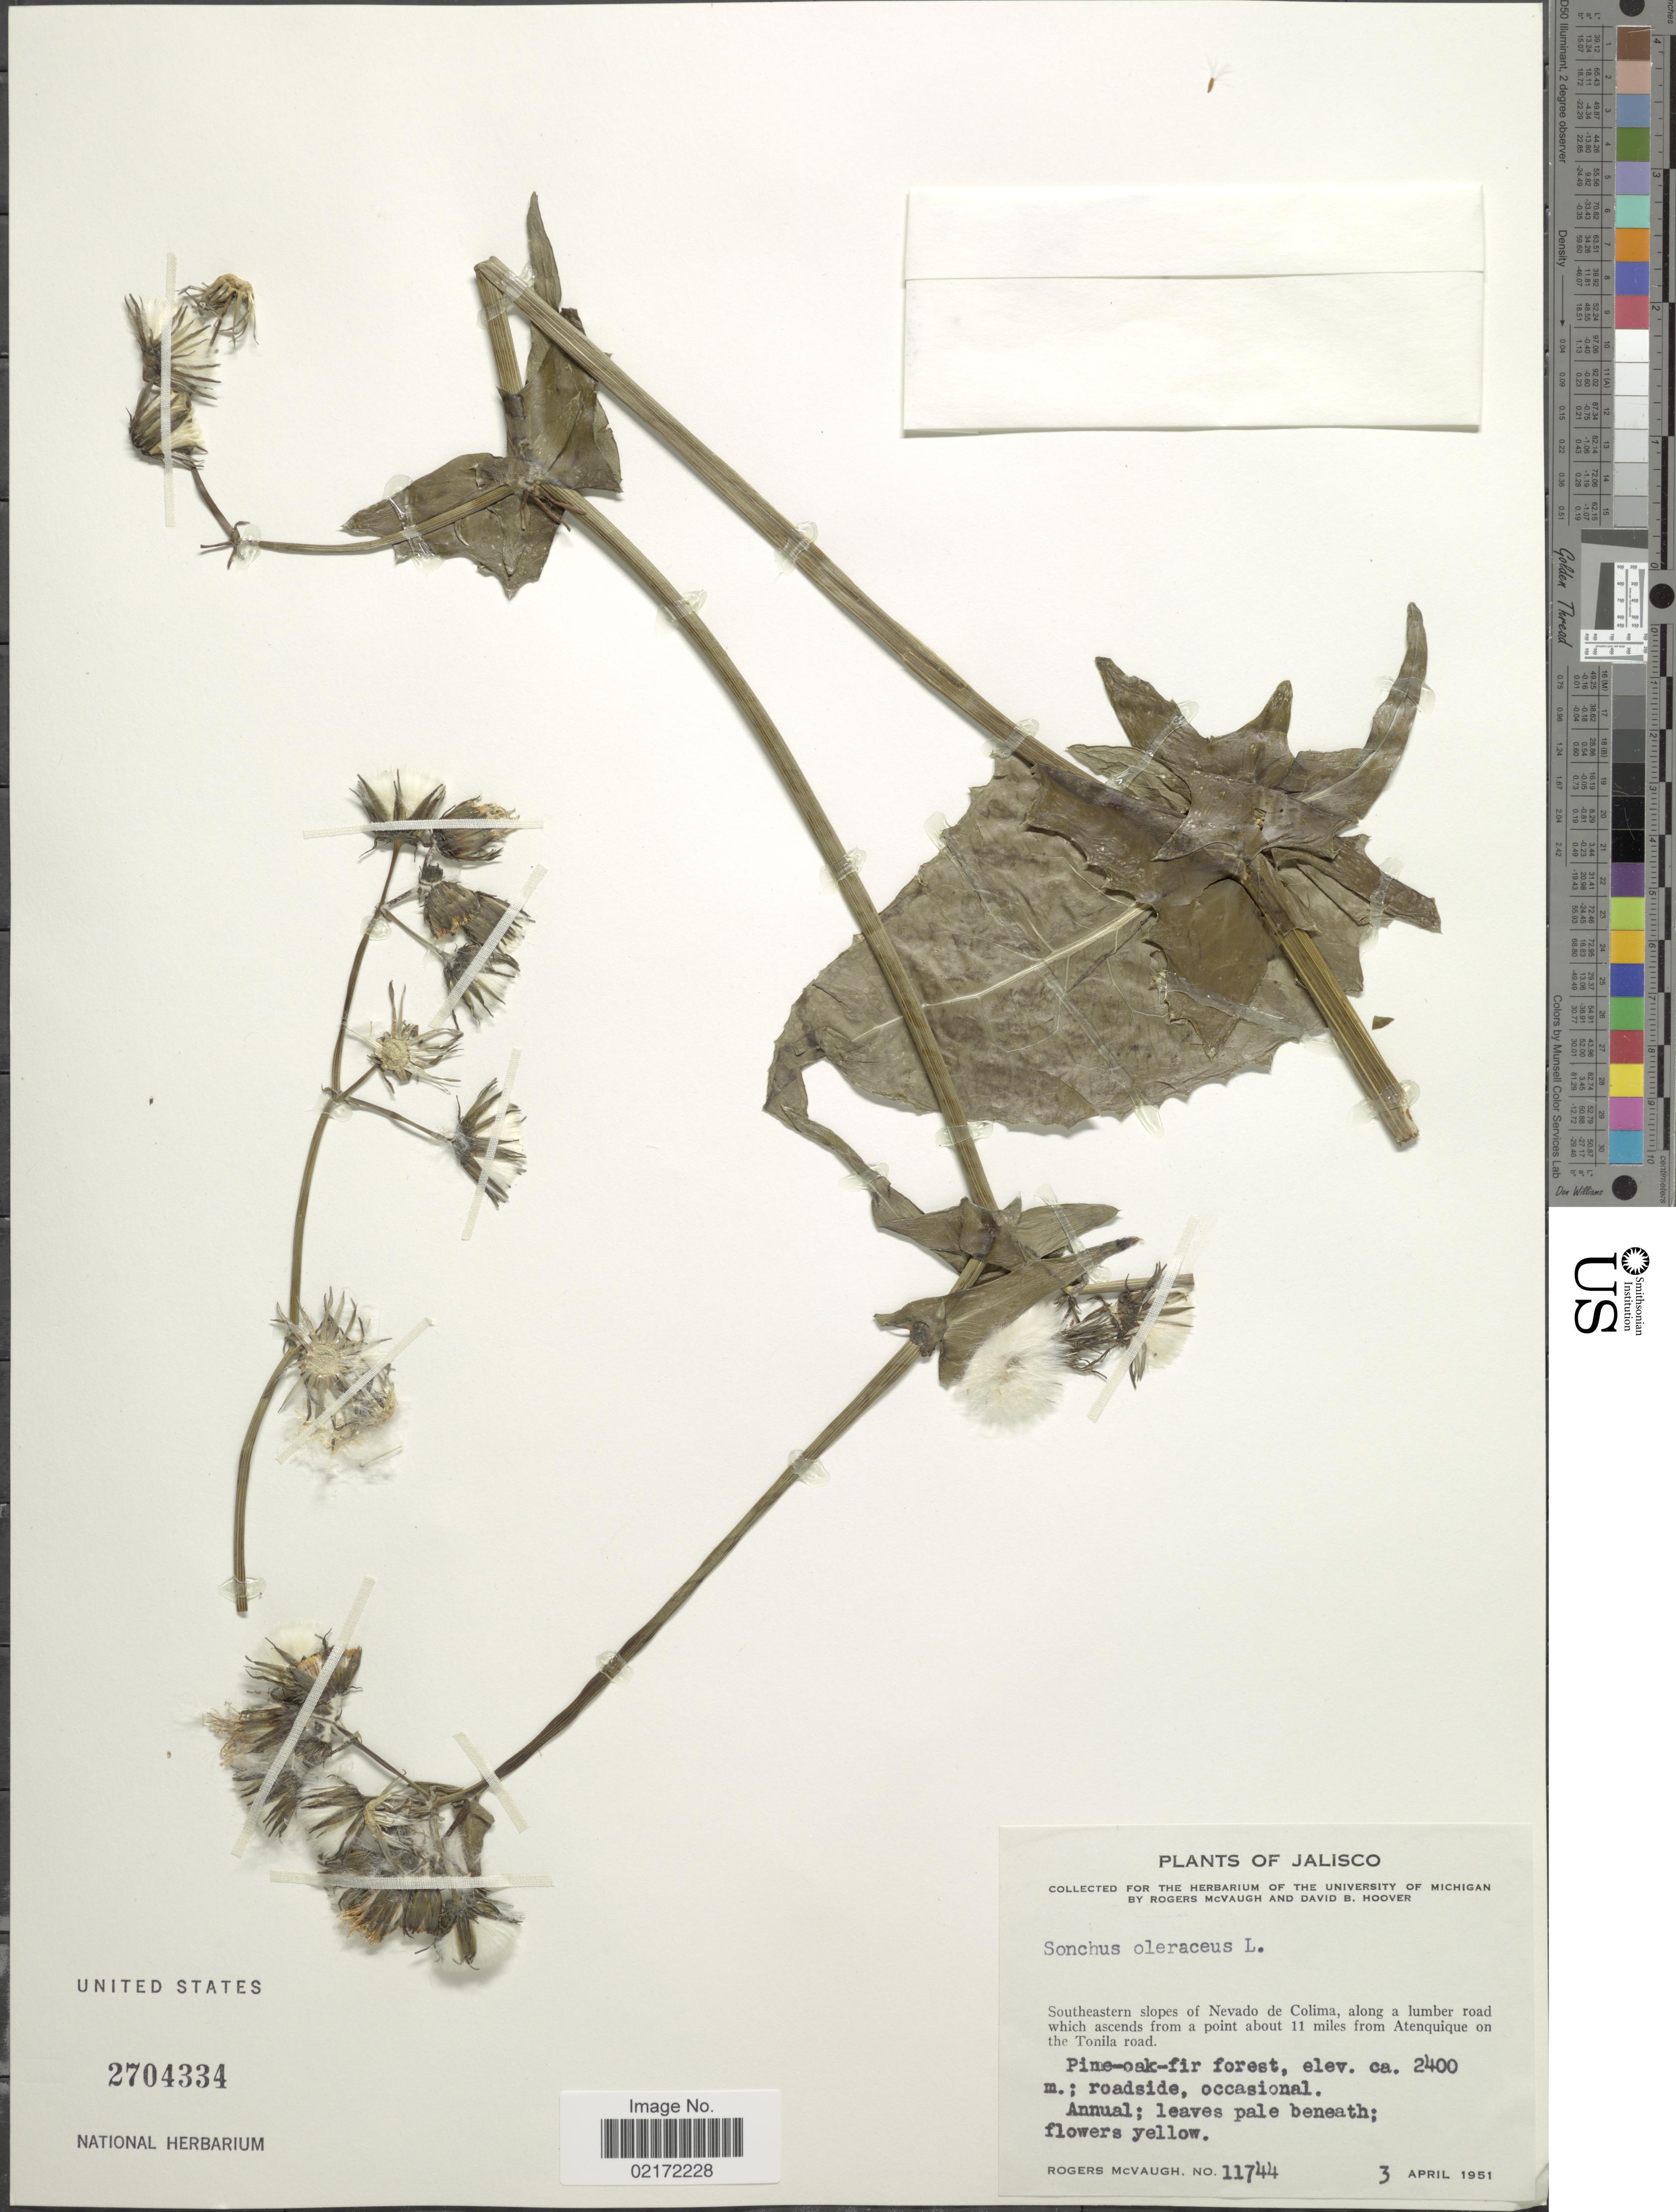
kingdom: Plantae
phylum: Tracheophyta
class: Magnoliopsida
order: Asterales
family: Asteraceae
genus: Sonchus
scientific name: Sonchus oleraceus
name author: L.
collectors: R. McVaugh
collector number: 11744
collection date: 1951-04-03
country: Mexico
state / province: Jalisco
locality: Southeastern slopes of Nevado de Colima, along a lumber road which ascends from a point about 11 miles from Atenquique on the Tonila road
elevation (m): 2400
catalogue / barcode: US 2704334